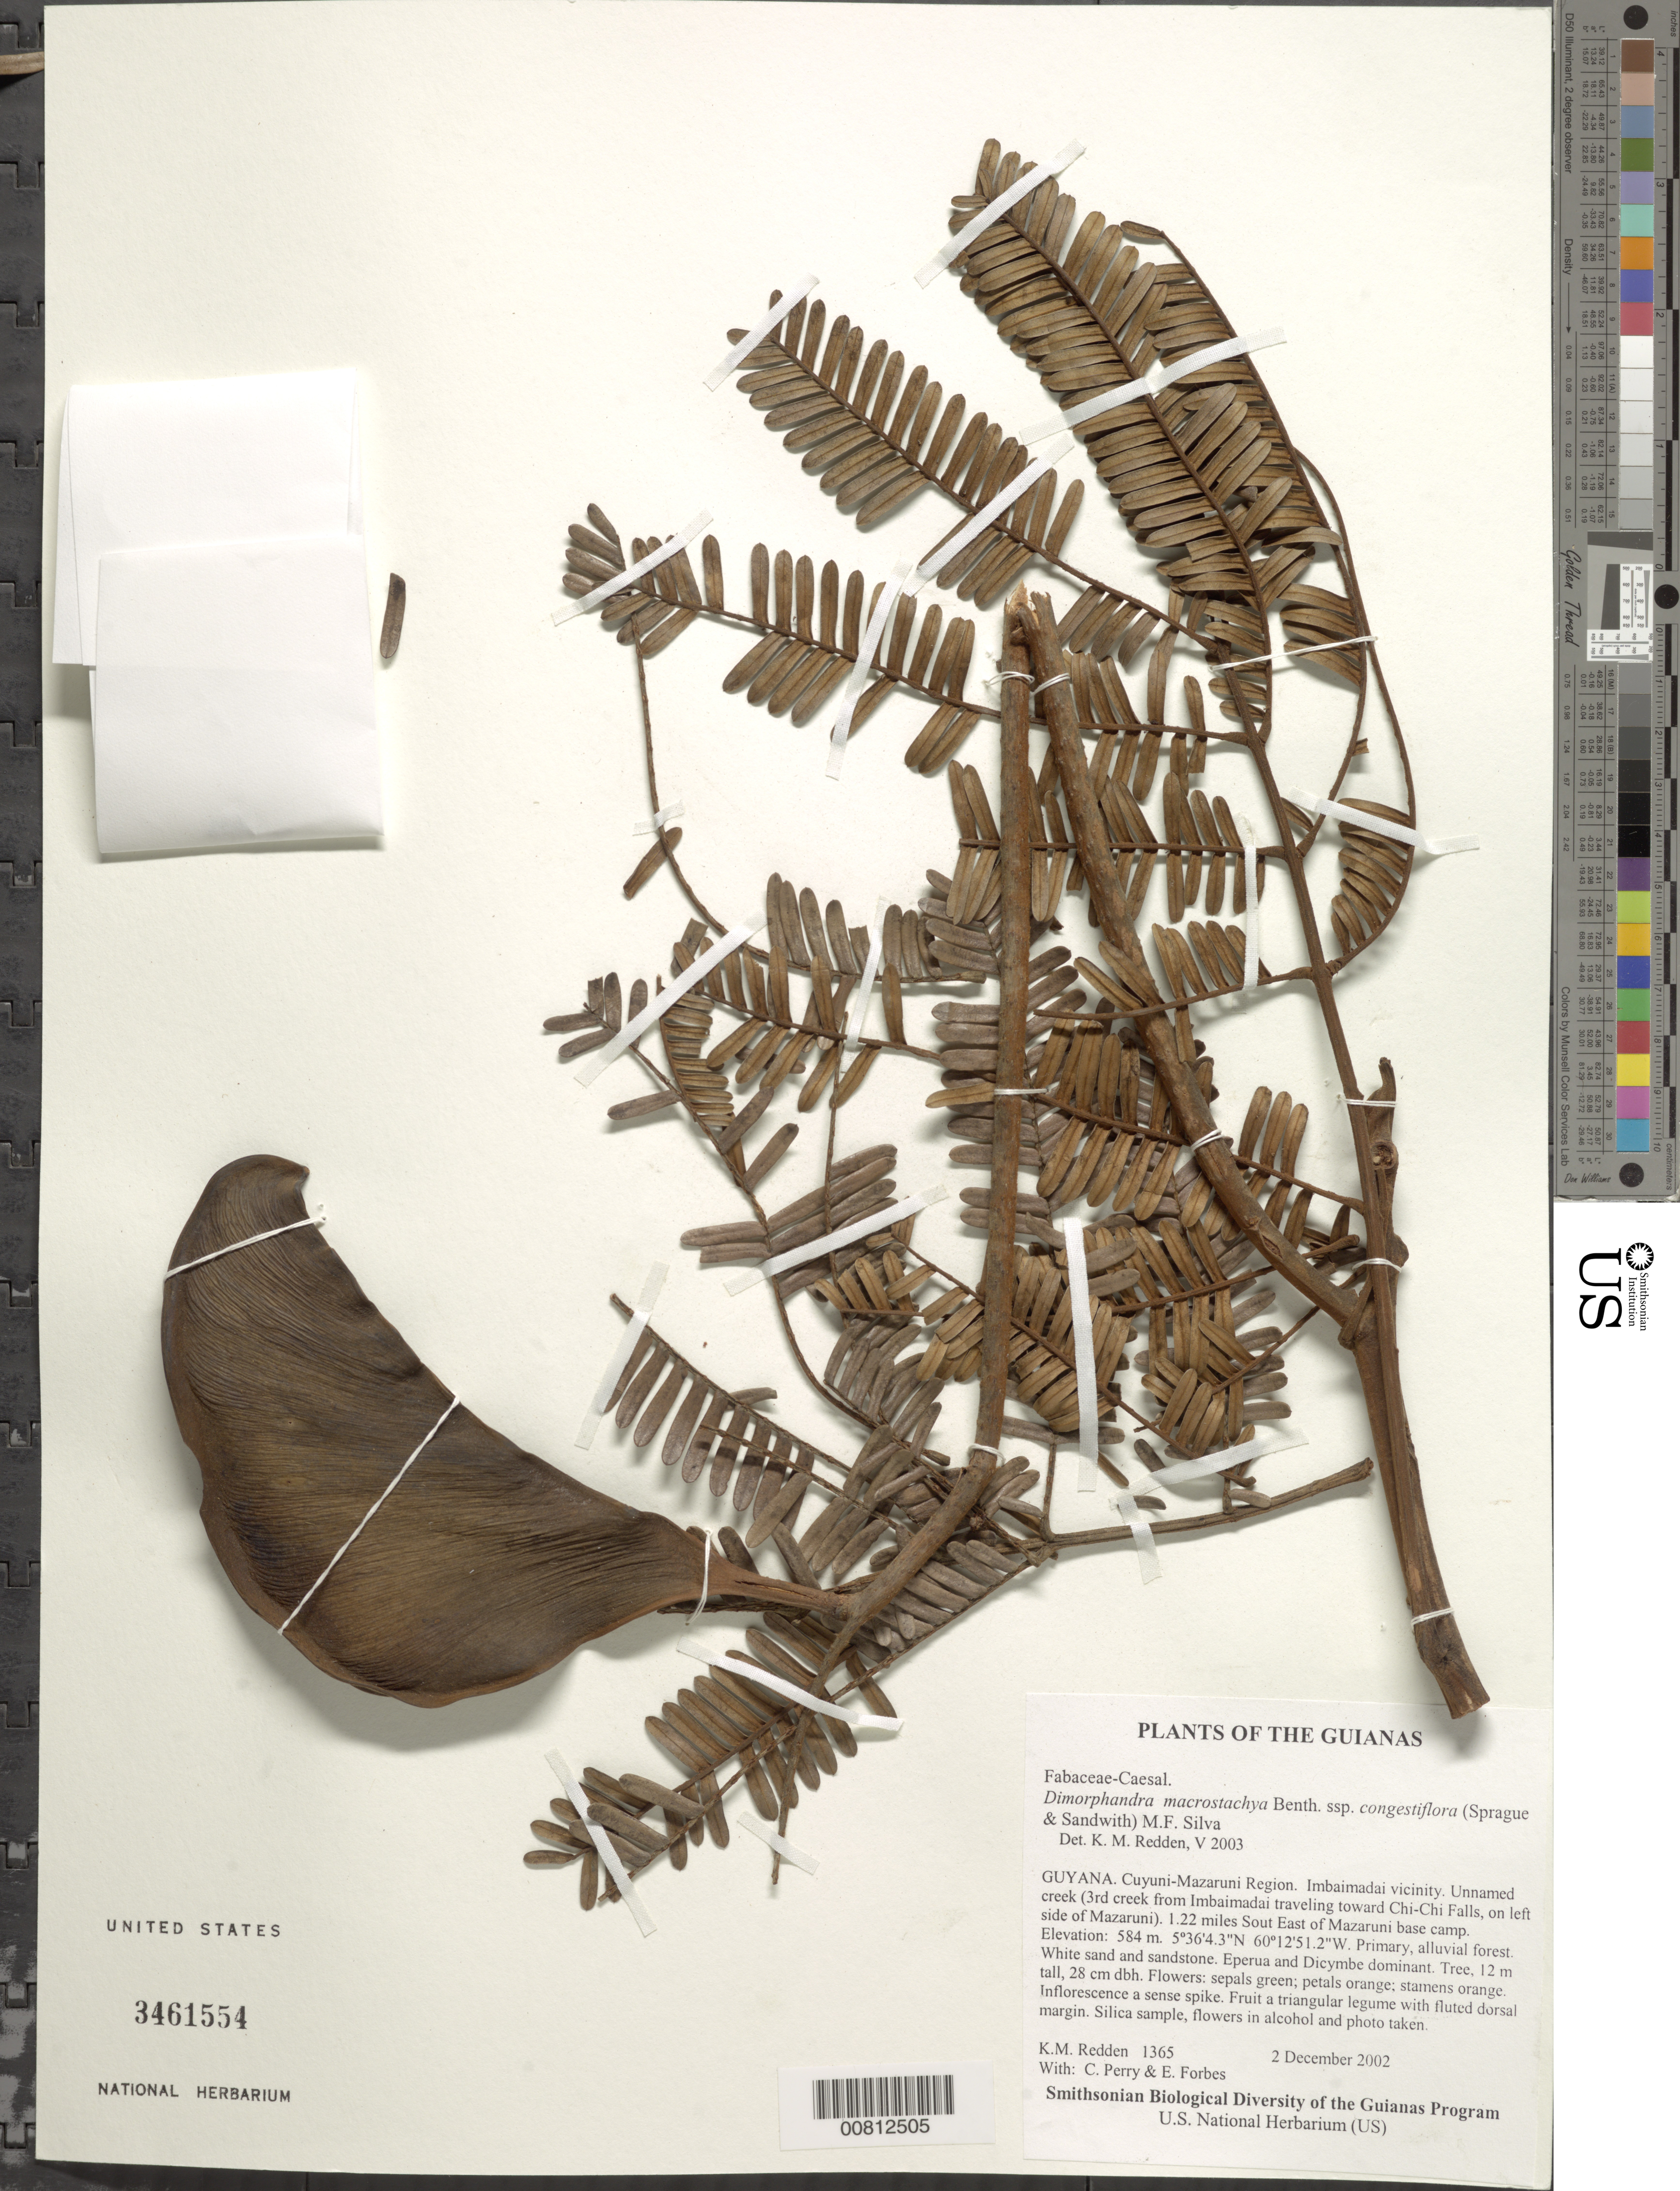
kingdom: Plantae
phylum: Tracheophyta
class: Magnoliopsida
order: Fabales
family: Fabaceae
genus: Dimorphandra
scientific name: Dimorphandra macrostachya subsp. congestiflora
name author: (Sprague & Sandwith) M.F. Silva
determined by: Redden, K. M.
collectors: K. M. Redden, C. Perry & E. Forbes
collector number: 1365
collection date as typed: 2 December 2002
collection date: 2002-12-02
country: Guyana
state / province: Cuyuni-Mazaruni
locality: Imbaimadai vicinity. Unnamed creek (3rd creek from Imbaimadai traveling toward Chi-Chi Falls, on left side of Mazaruni). 1.22 miles Southeast of Mazaruni base camp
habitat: Primary, alluvial forest. White sand and sandstone. Eperua and Dicymbe dominant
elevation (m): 584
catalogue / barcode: US 3461554